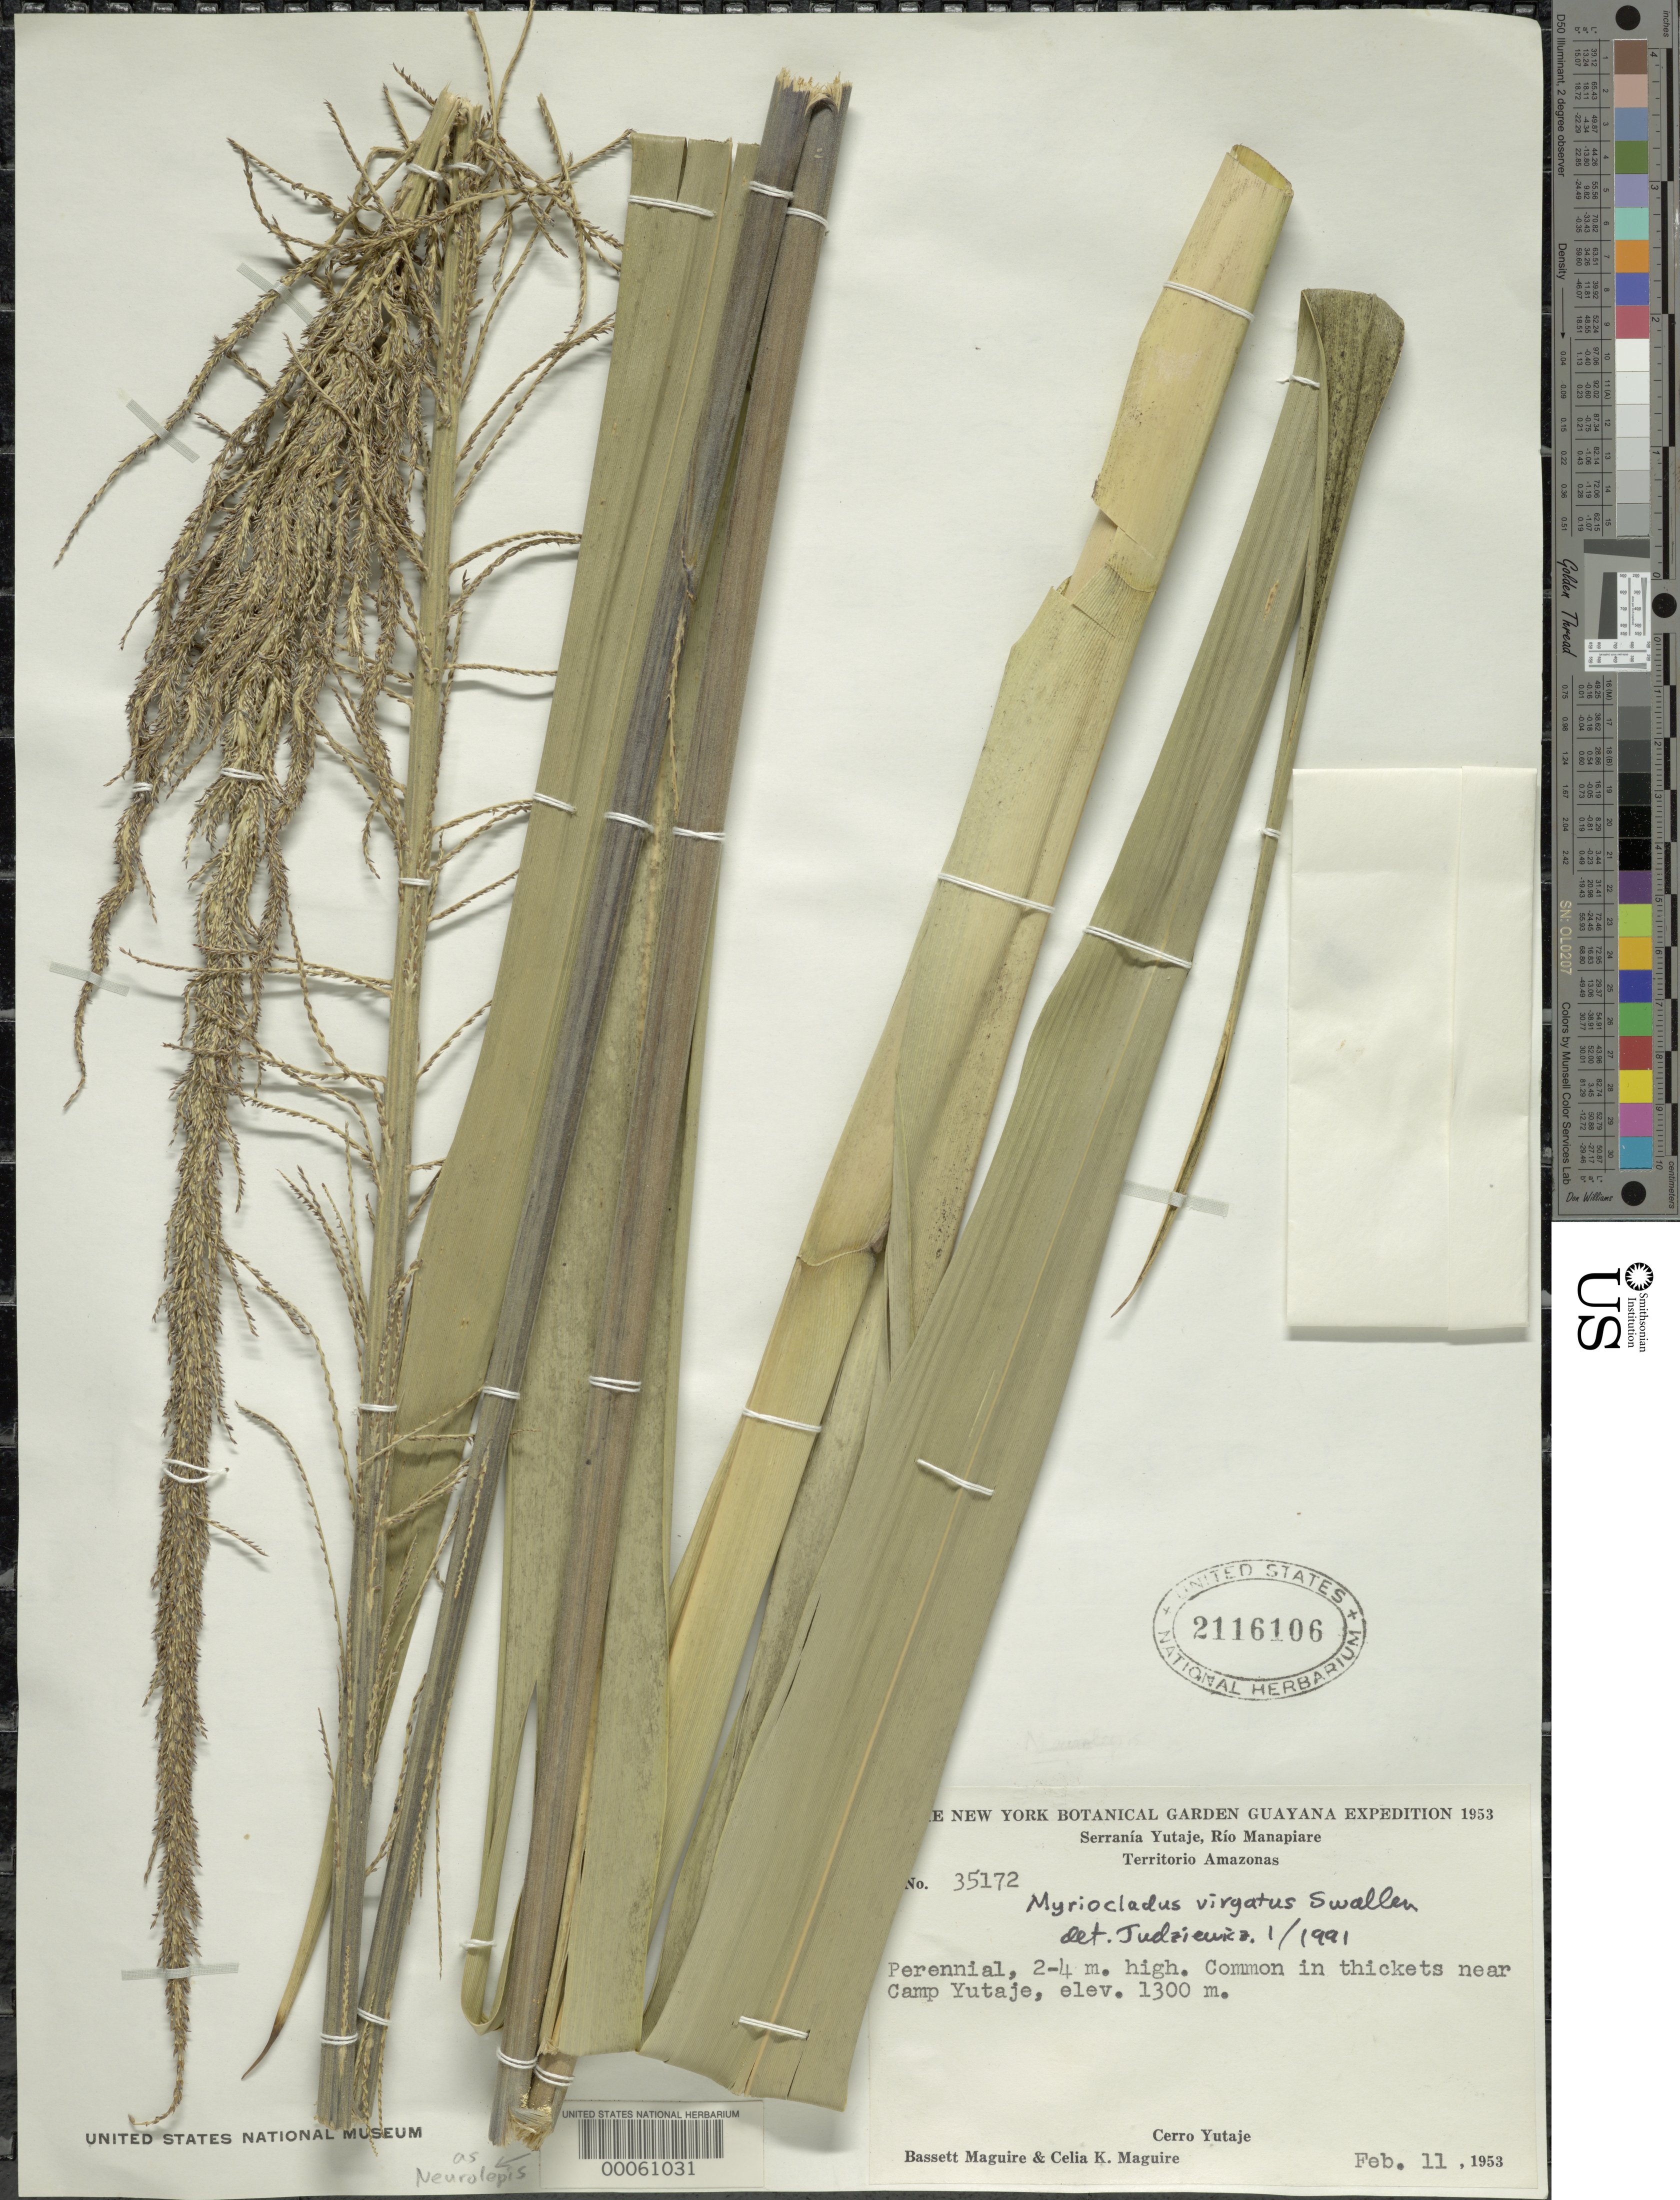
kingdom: Plantae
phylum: Tracheophyta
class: Liliopsida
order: Poales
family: Poaceae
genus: Myriocladus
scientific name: Myriocladus virgatus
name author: Swallen in Steyerm.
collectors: B. Maguire & C. K. Maguire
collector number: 35172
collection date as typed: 11 Feb 1953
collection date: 1953-02-11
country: Venezuela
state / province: Amazonas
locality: Near camp yutaje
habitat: In thickets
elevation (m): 1300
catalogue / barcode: US 2116106